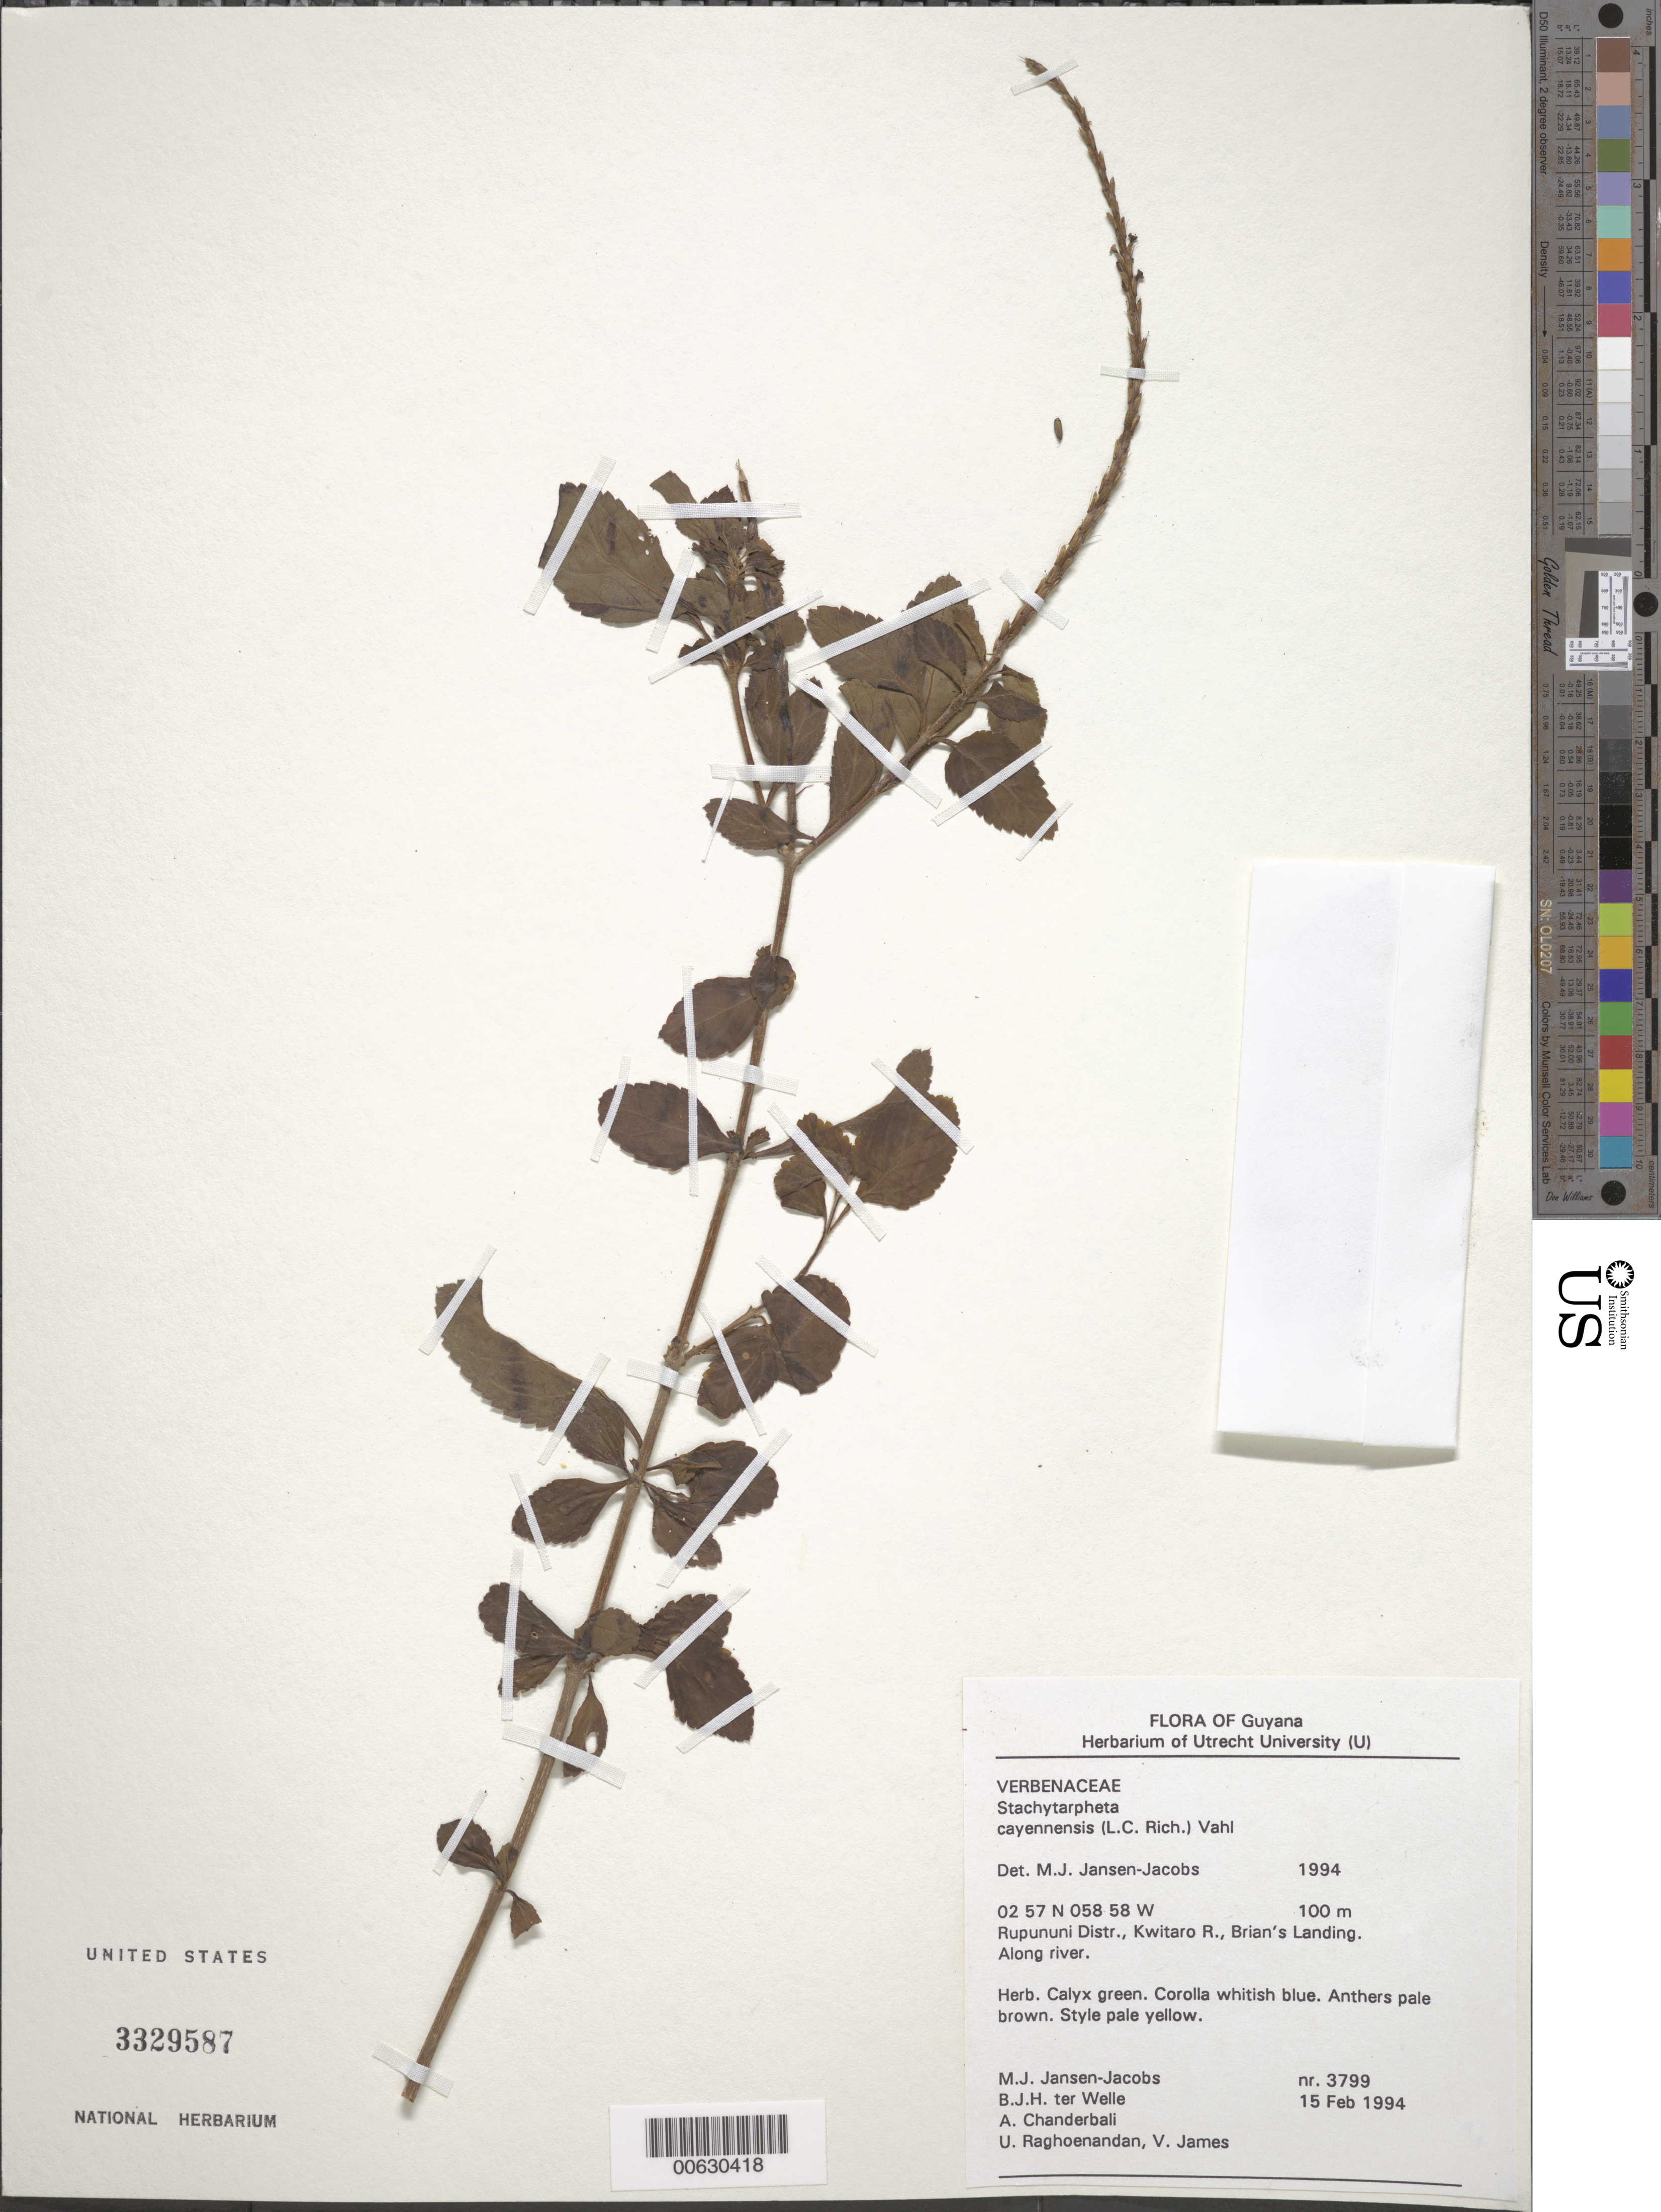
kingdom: Plantae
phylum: Tracheophyta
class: Magnoliopsida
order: Lamiales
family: Verbenaceae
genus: Stachytarpheta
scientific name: Stachytarpheta cayennensis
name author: (Rich.) Vahl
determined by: Jansen-Jacobs, M. J., (U), Nationaal Herbarium Nederland, Utrecht University branch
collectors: M. J. Jansen-Jacobs, B. Welle, A. S. Chanderbali, U. Raghoenandan & V. James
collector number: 3799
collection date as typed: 15-Feb-94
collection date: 1994-02-15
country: Guyana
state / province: U. Takutu-U. Essequibo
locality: Brian's Landing, Kwitaro R.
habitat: Along river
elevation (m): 100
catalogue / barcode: US 3329587